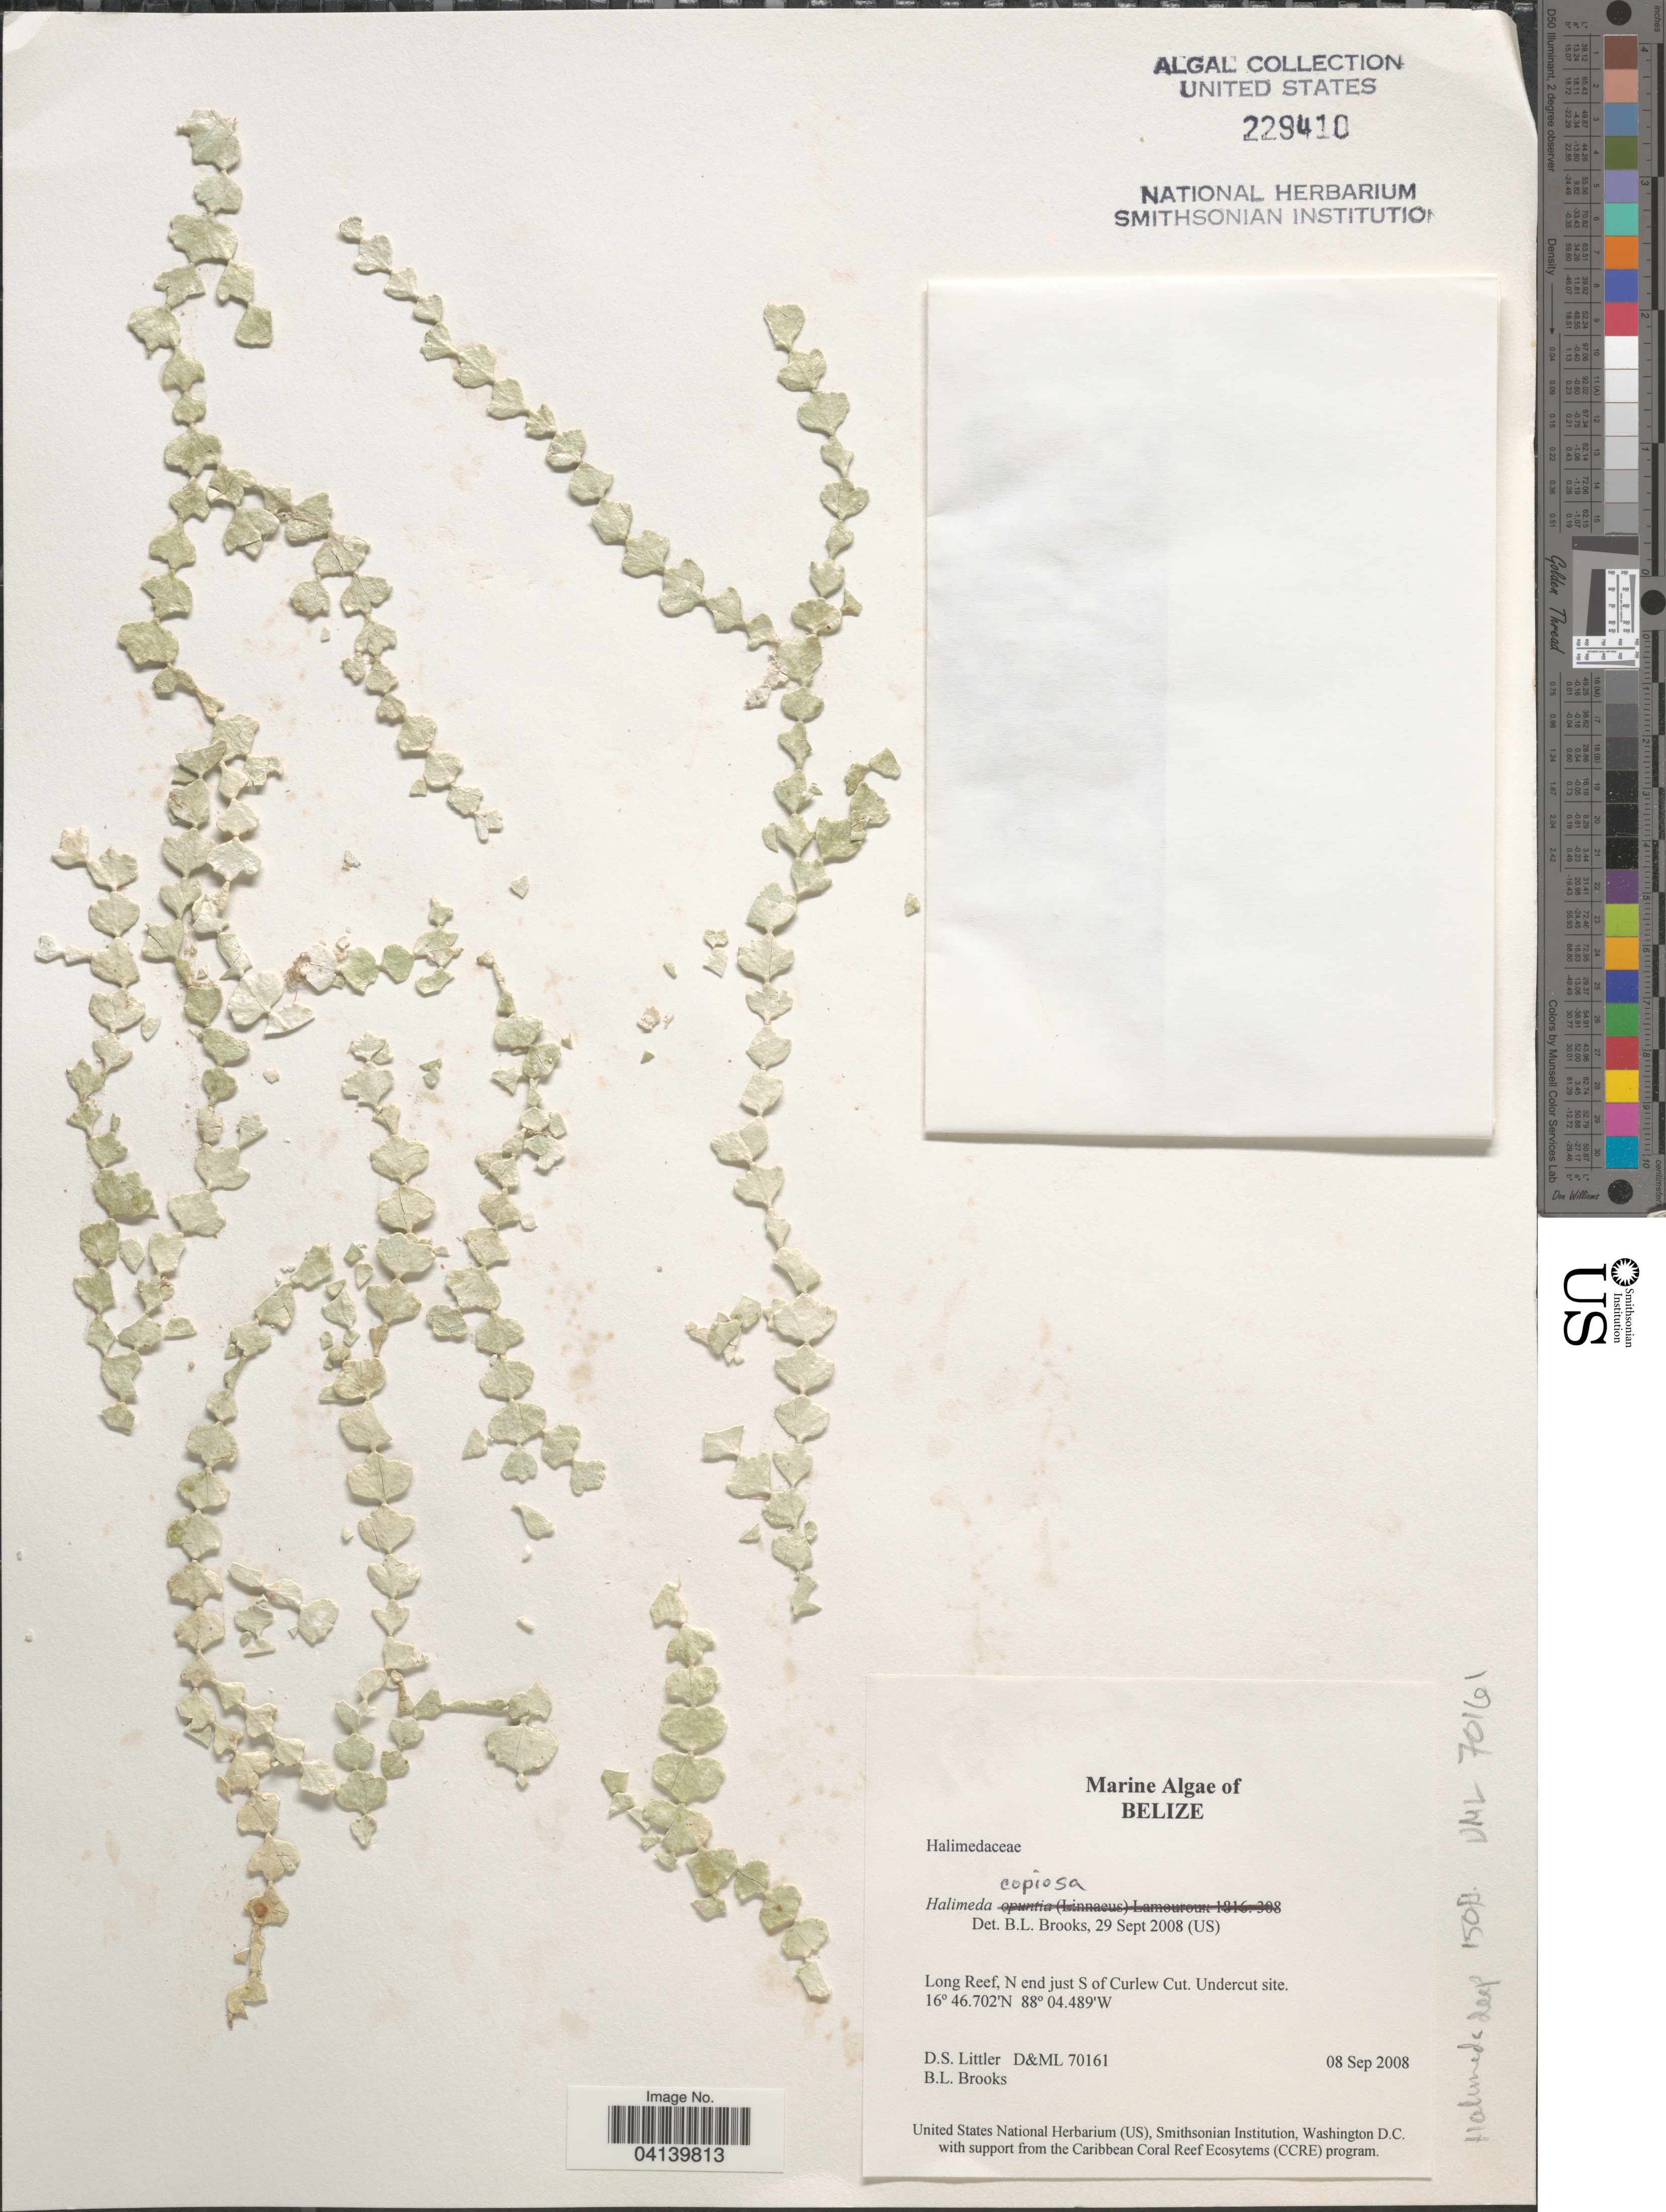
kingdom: Plantae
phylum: Chlorophyta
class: Ulvophyceae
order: Bryopsidales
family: Halimedaceae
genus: Halimeda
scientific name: Halimeda copiosa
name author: Goreau & E.A. Graham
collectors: D. S. Littler & B. Brooks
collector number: D&ML 70161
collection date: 2008-09-08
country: Belize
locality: Long Reef, N end just S of Curlew Cut.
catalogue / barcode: US 229410